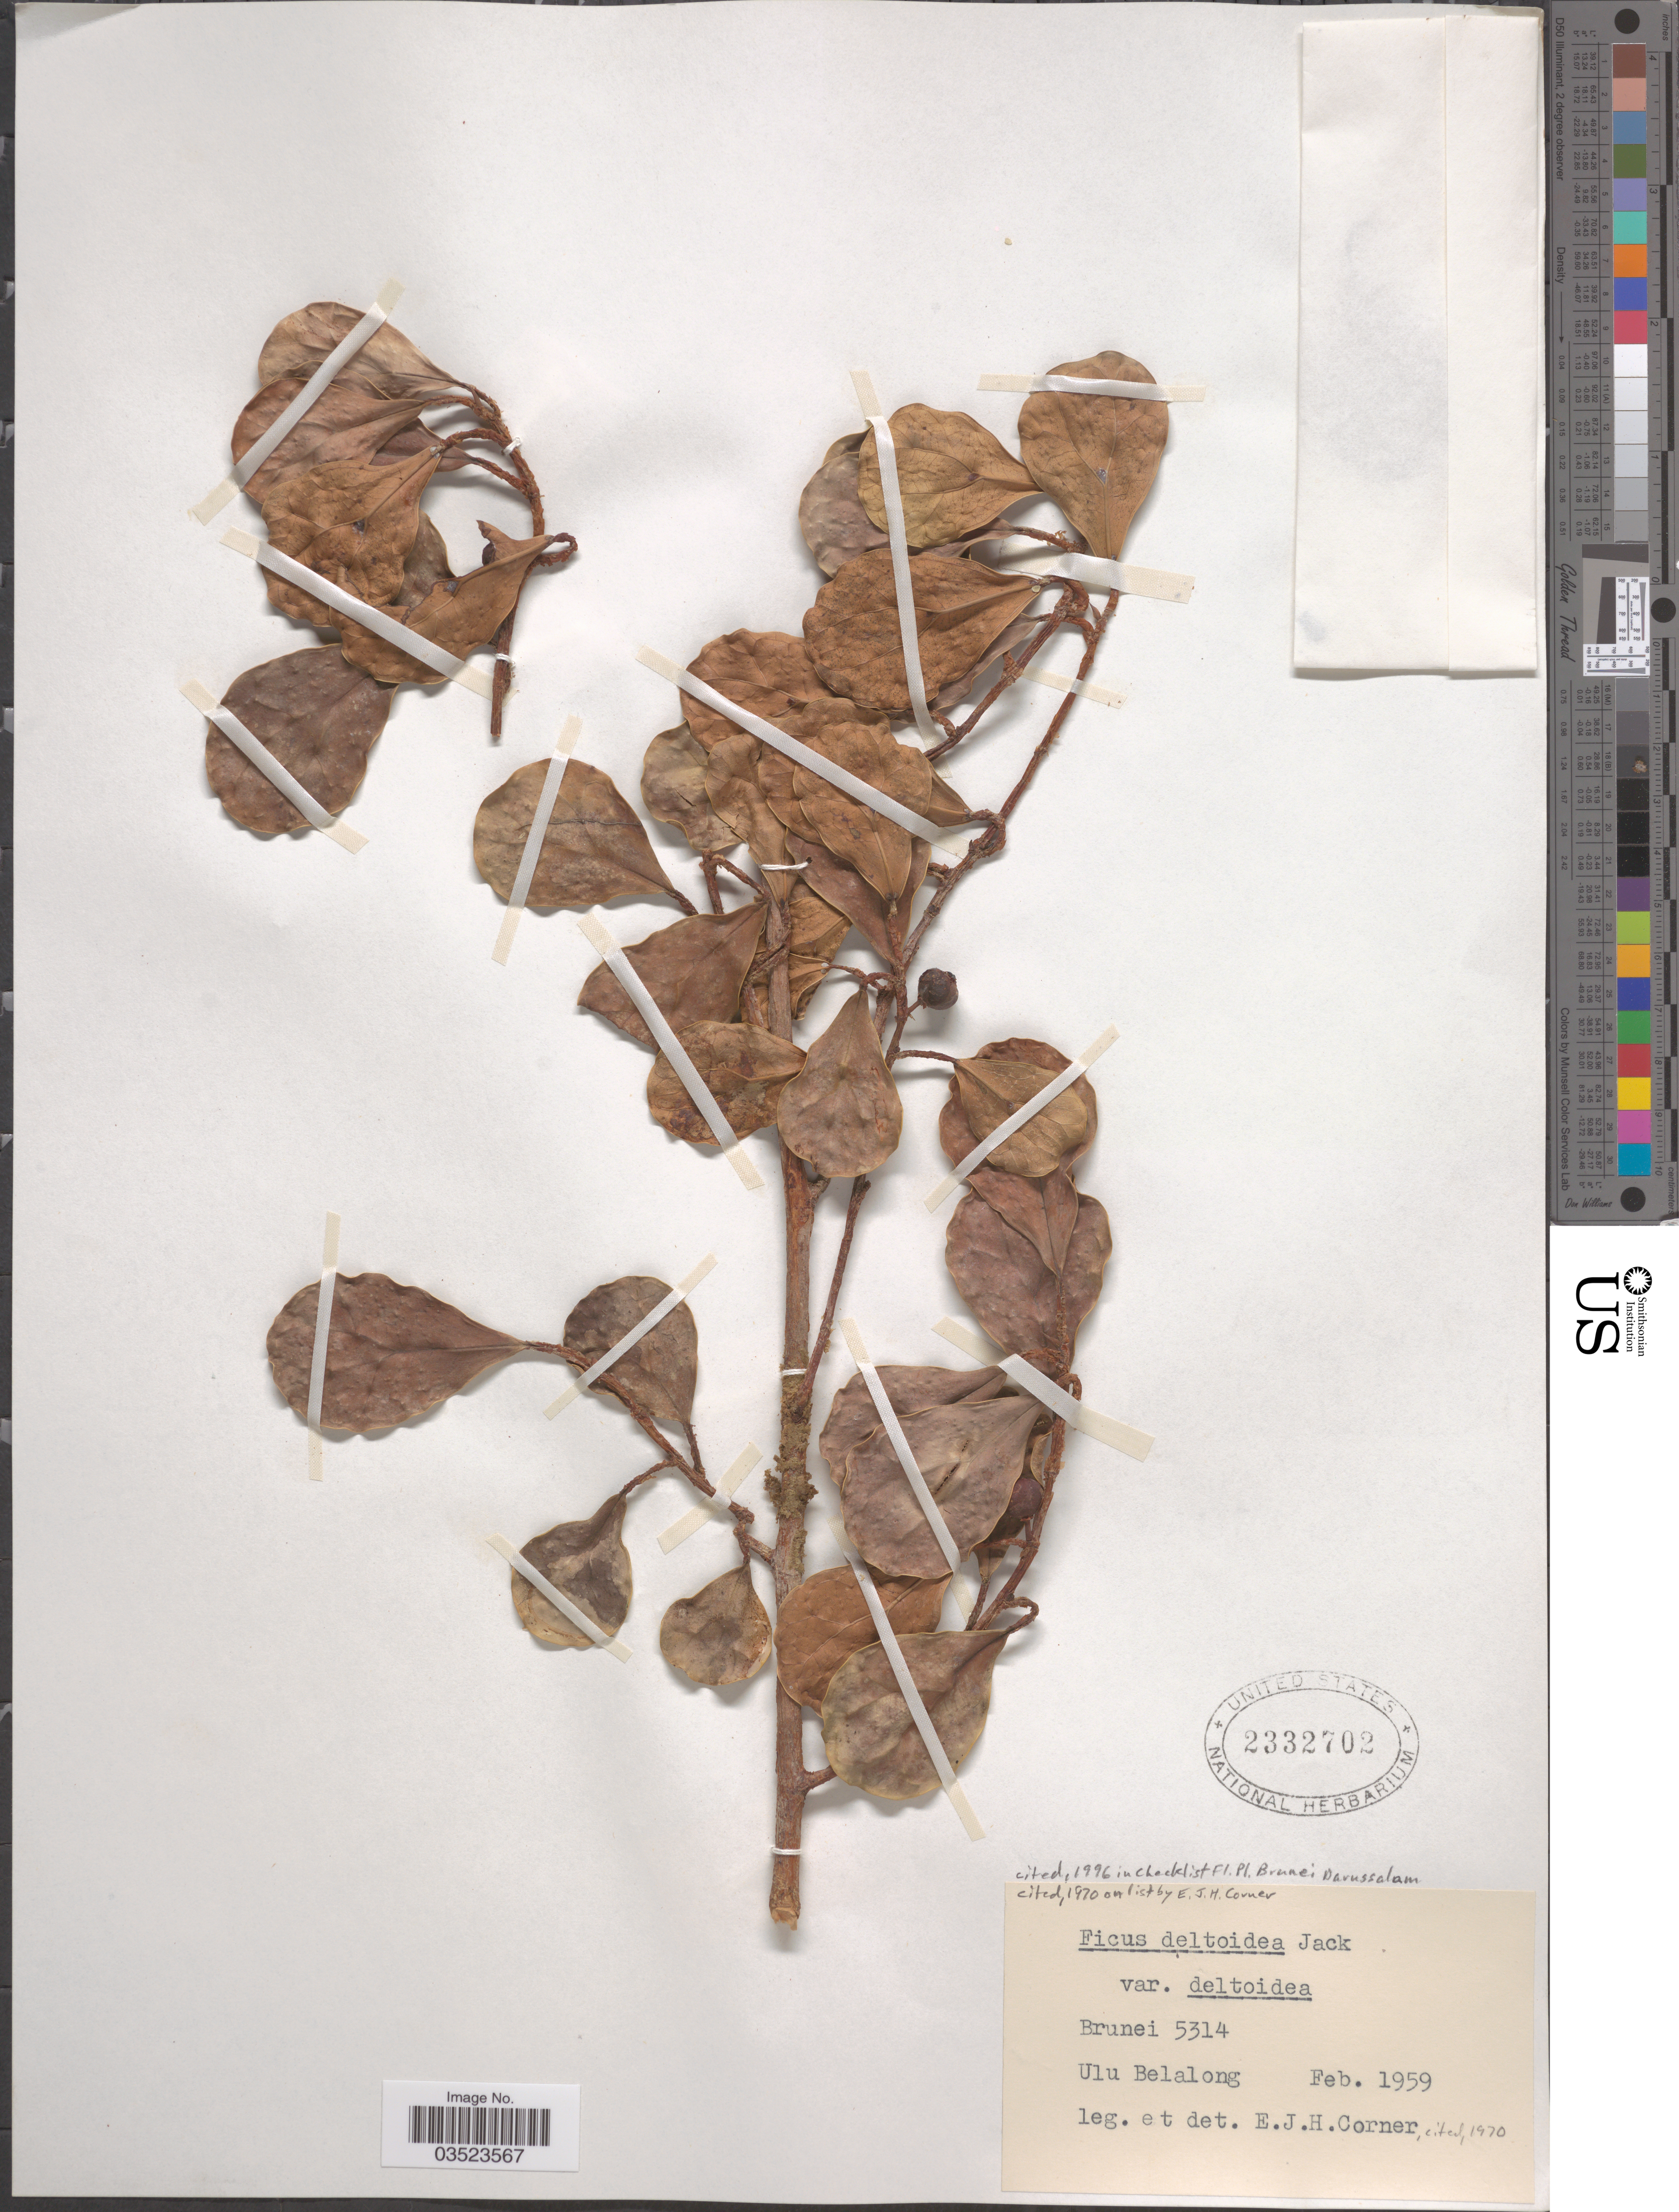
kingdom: Plantae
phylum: Tracheophyta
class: Magnoliopsida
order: Rosales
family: Moraceae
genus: Ficus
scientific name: Ficus deltoidea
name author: Jack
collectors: E. Corner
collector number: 5314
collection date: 1959-02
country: Brunei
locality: Brunei. Ulu Belalang.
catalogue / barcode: US 2332702